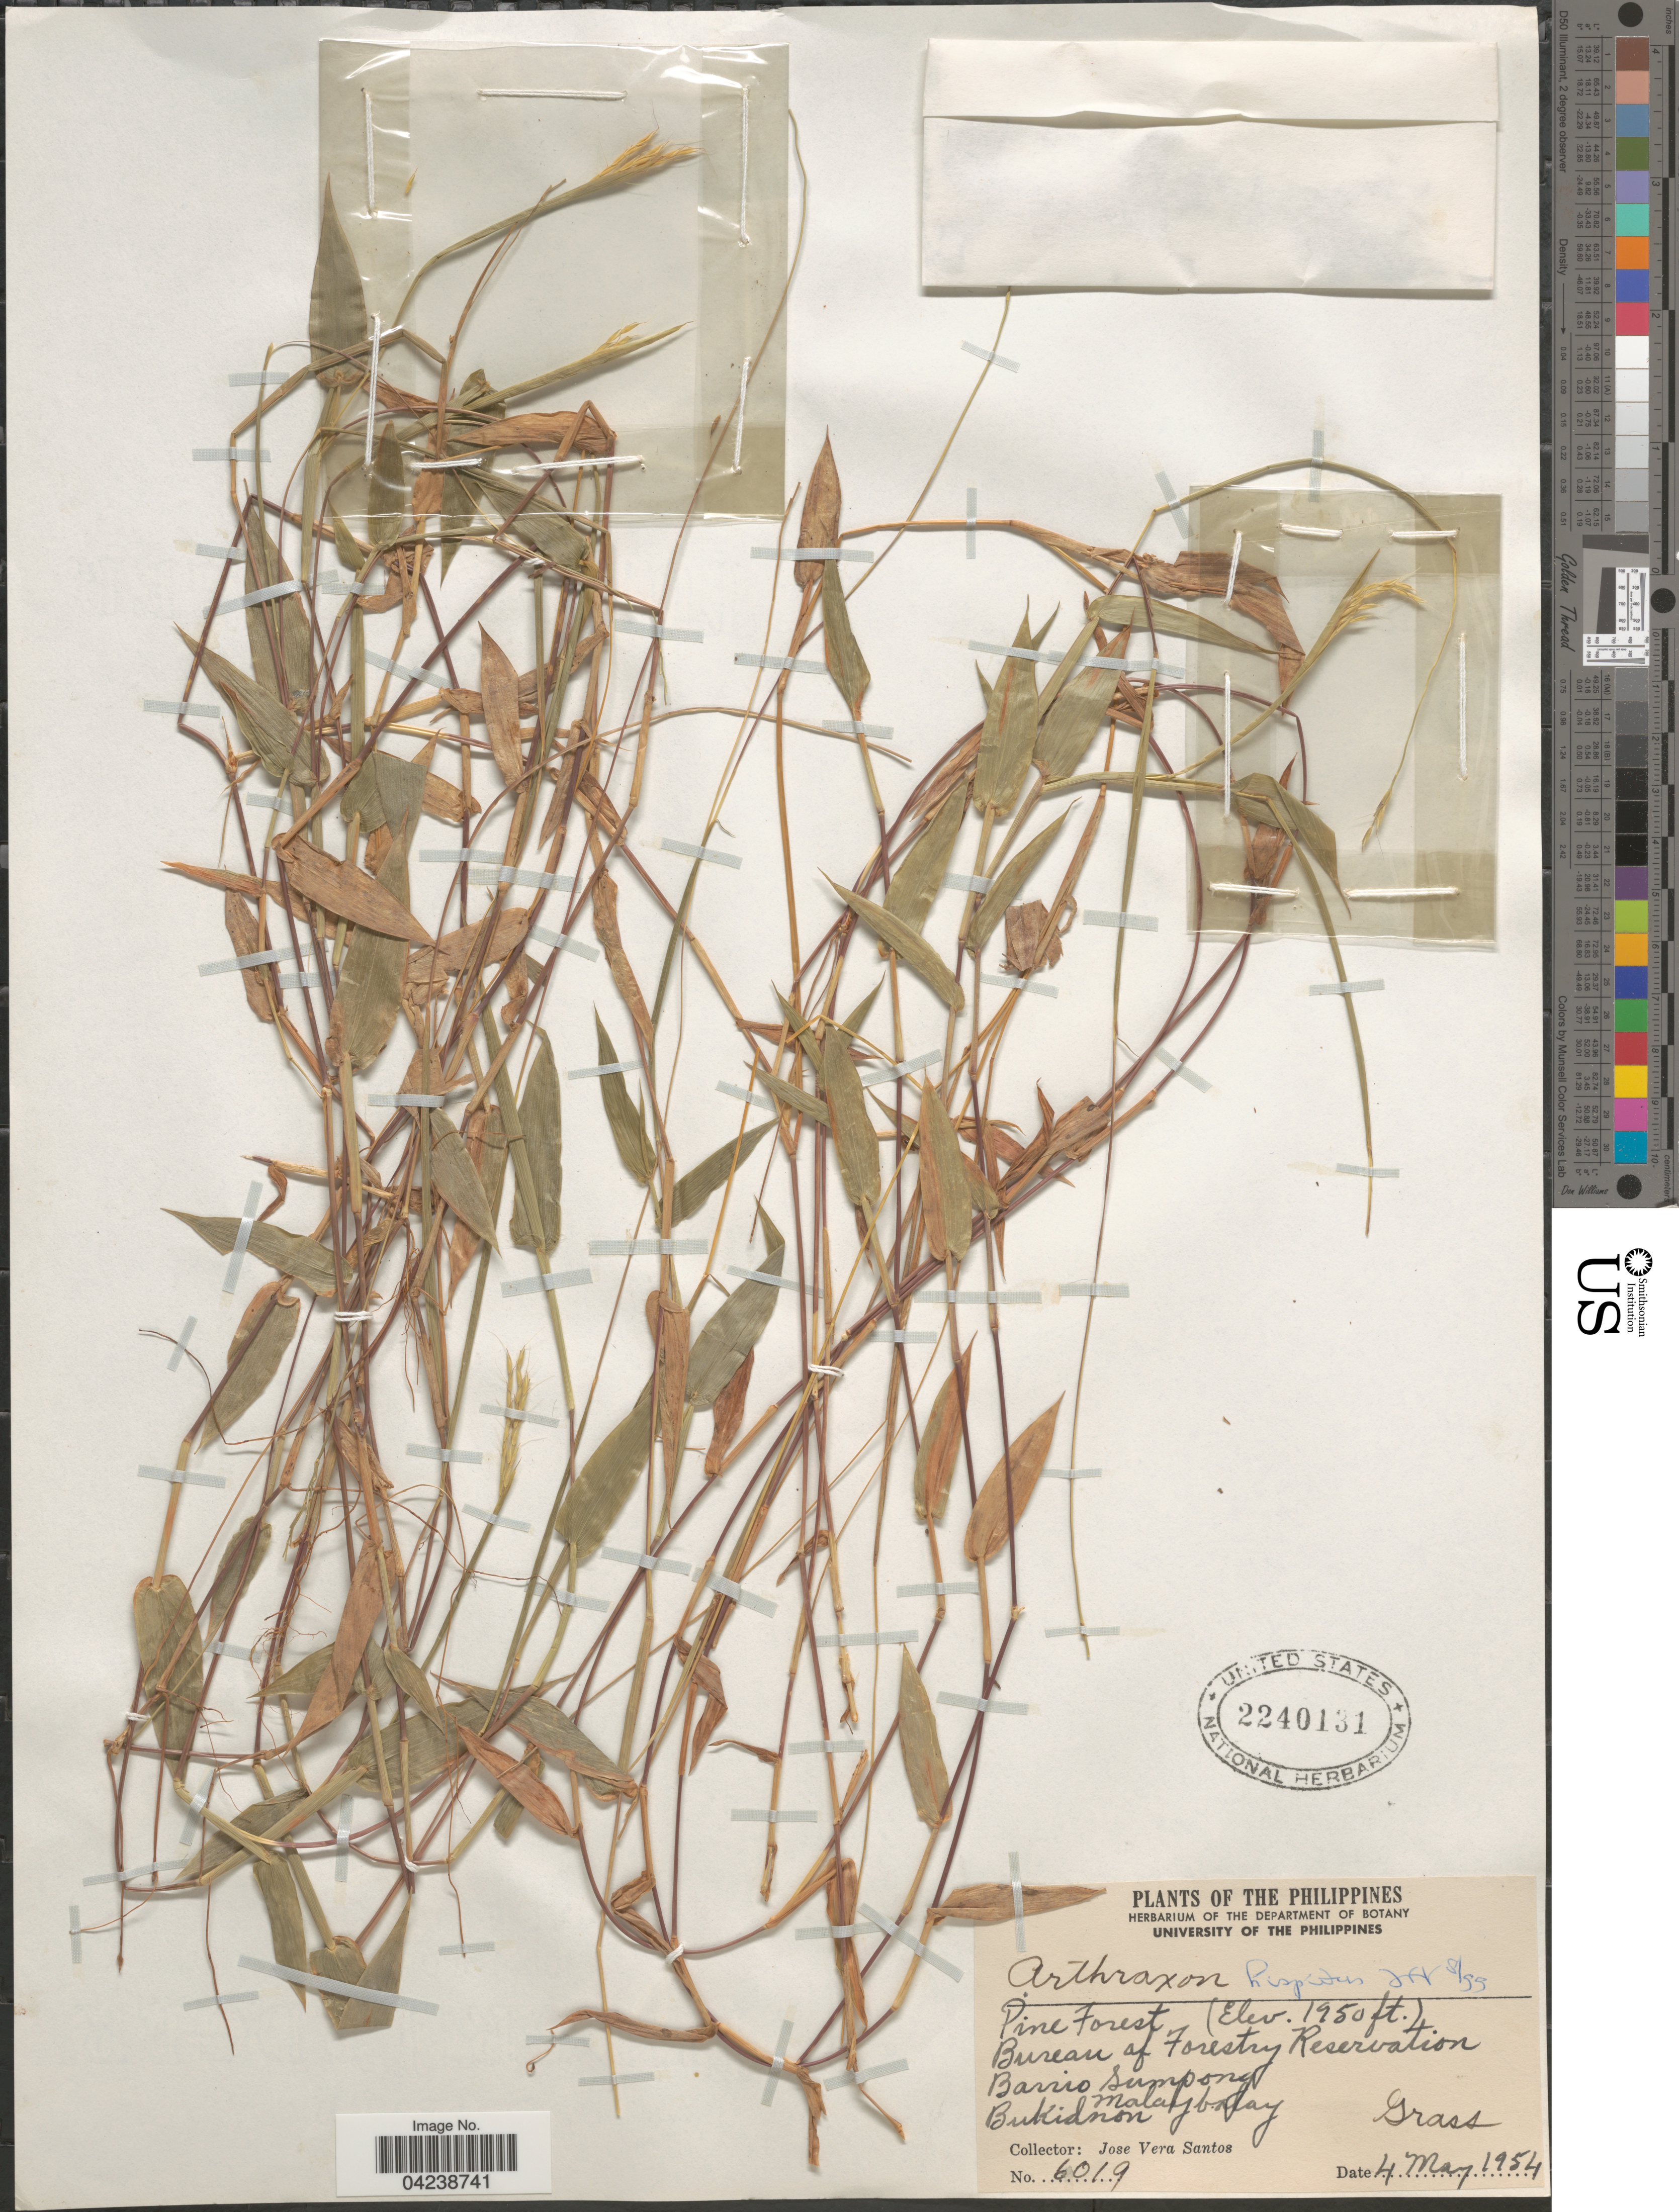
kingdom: Plantae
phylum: Tracheophyta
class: Liliopsida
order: Poales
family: Poaceae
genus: Arthraxon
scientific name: Arthraxon hispidus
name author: (Thunb.) Makino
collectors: J. Santos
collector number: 6019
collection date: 1954-05-04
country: Philippines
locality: Bureau of Forestry Reservation. Barrio Sumpong. Malaybalay. Bukidnon.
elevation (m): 594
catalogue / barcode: US 2240131